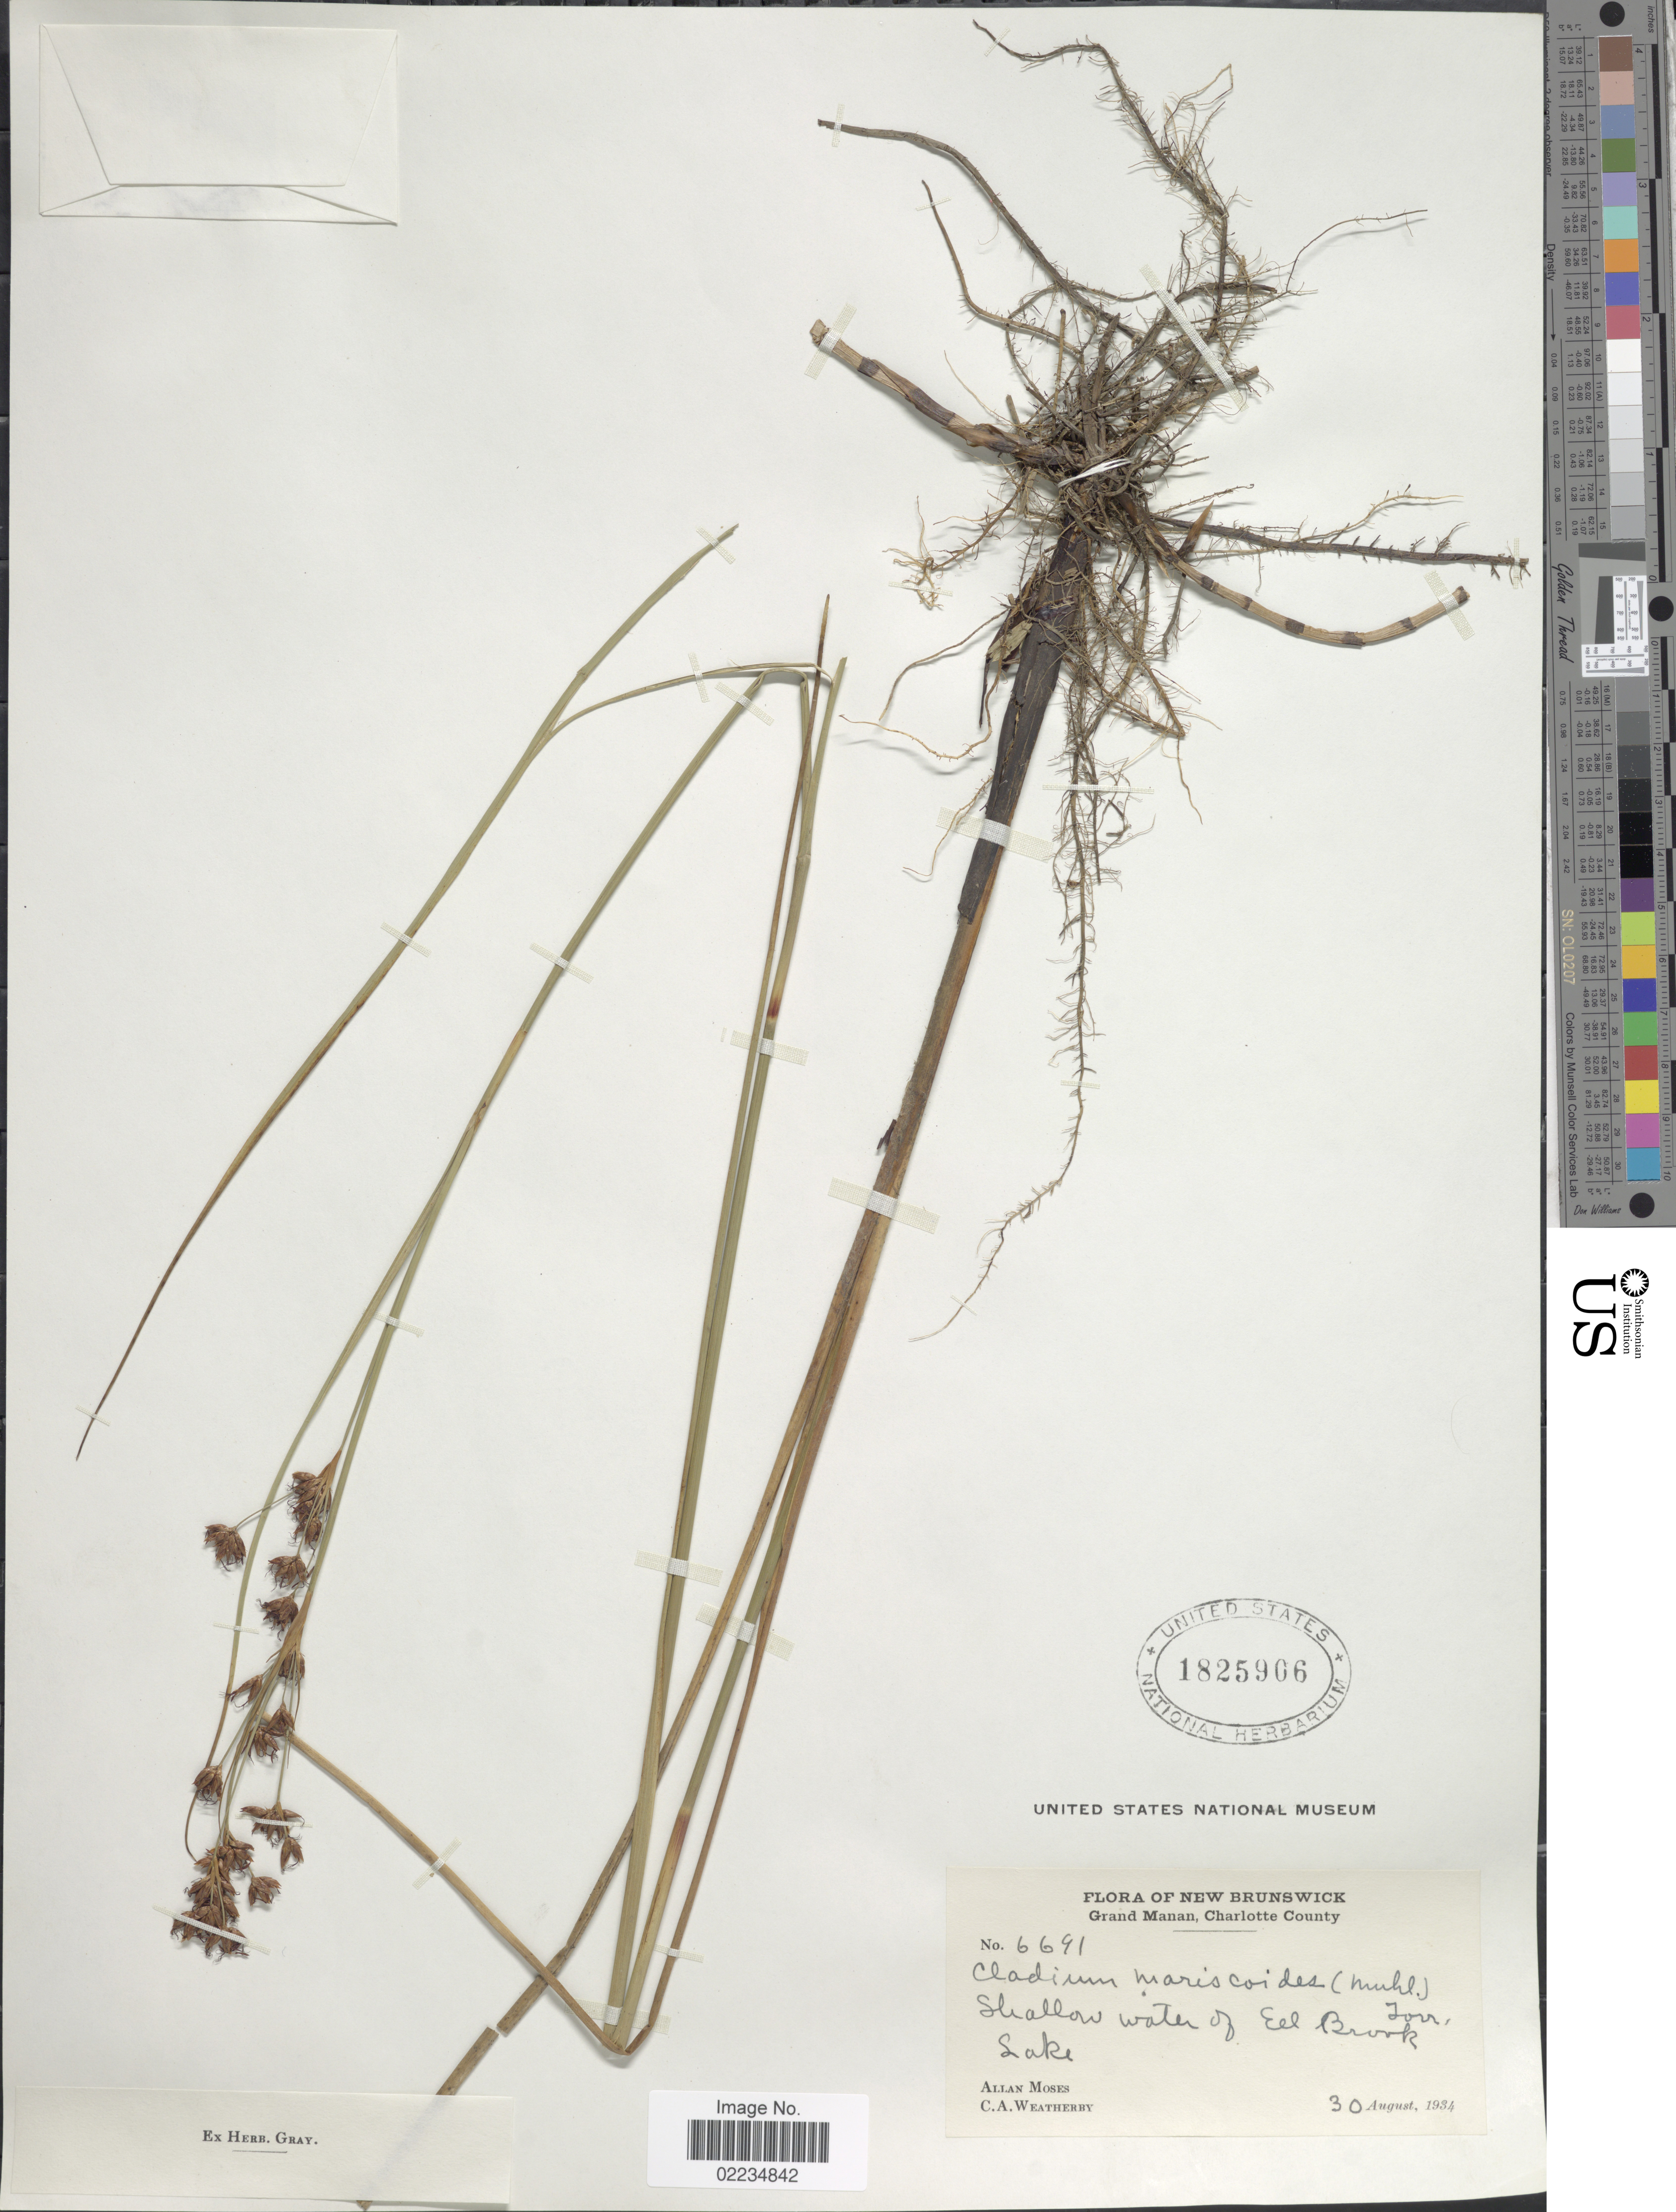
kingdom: Plantae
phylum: Tracheophyta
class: Liliopsida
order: Poales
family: Cyperaceae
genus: Cladium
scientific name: Cladium mariscoides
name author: (Muhl.) Torr.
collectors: A. Moses & C. A. Weatherby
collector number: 6691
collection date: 1934-08-30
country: Canada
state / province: New Brunswick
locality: New Brunswick, Grand Manan, Charlotte County, Shallow water of Eel Brook Lake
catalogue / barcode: US 1825906